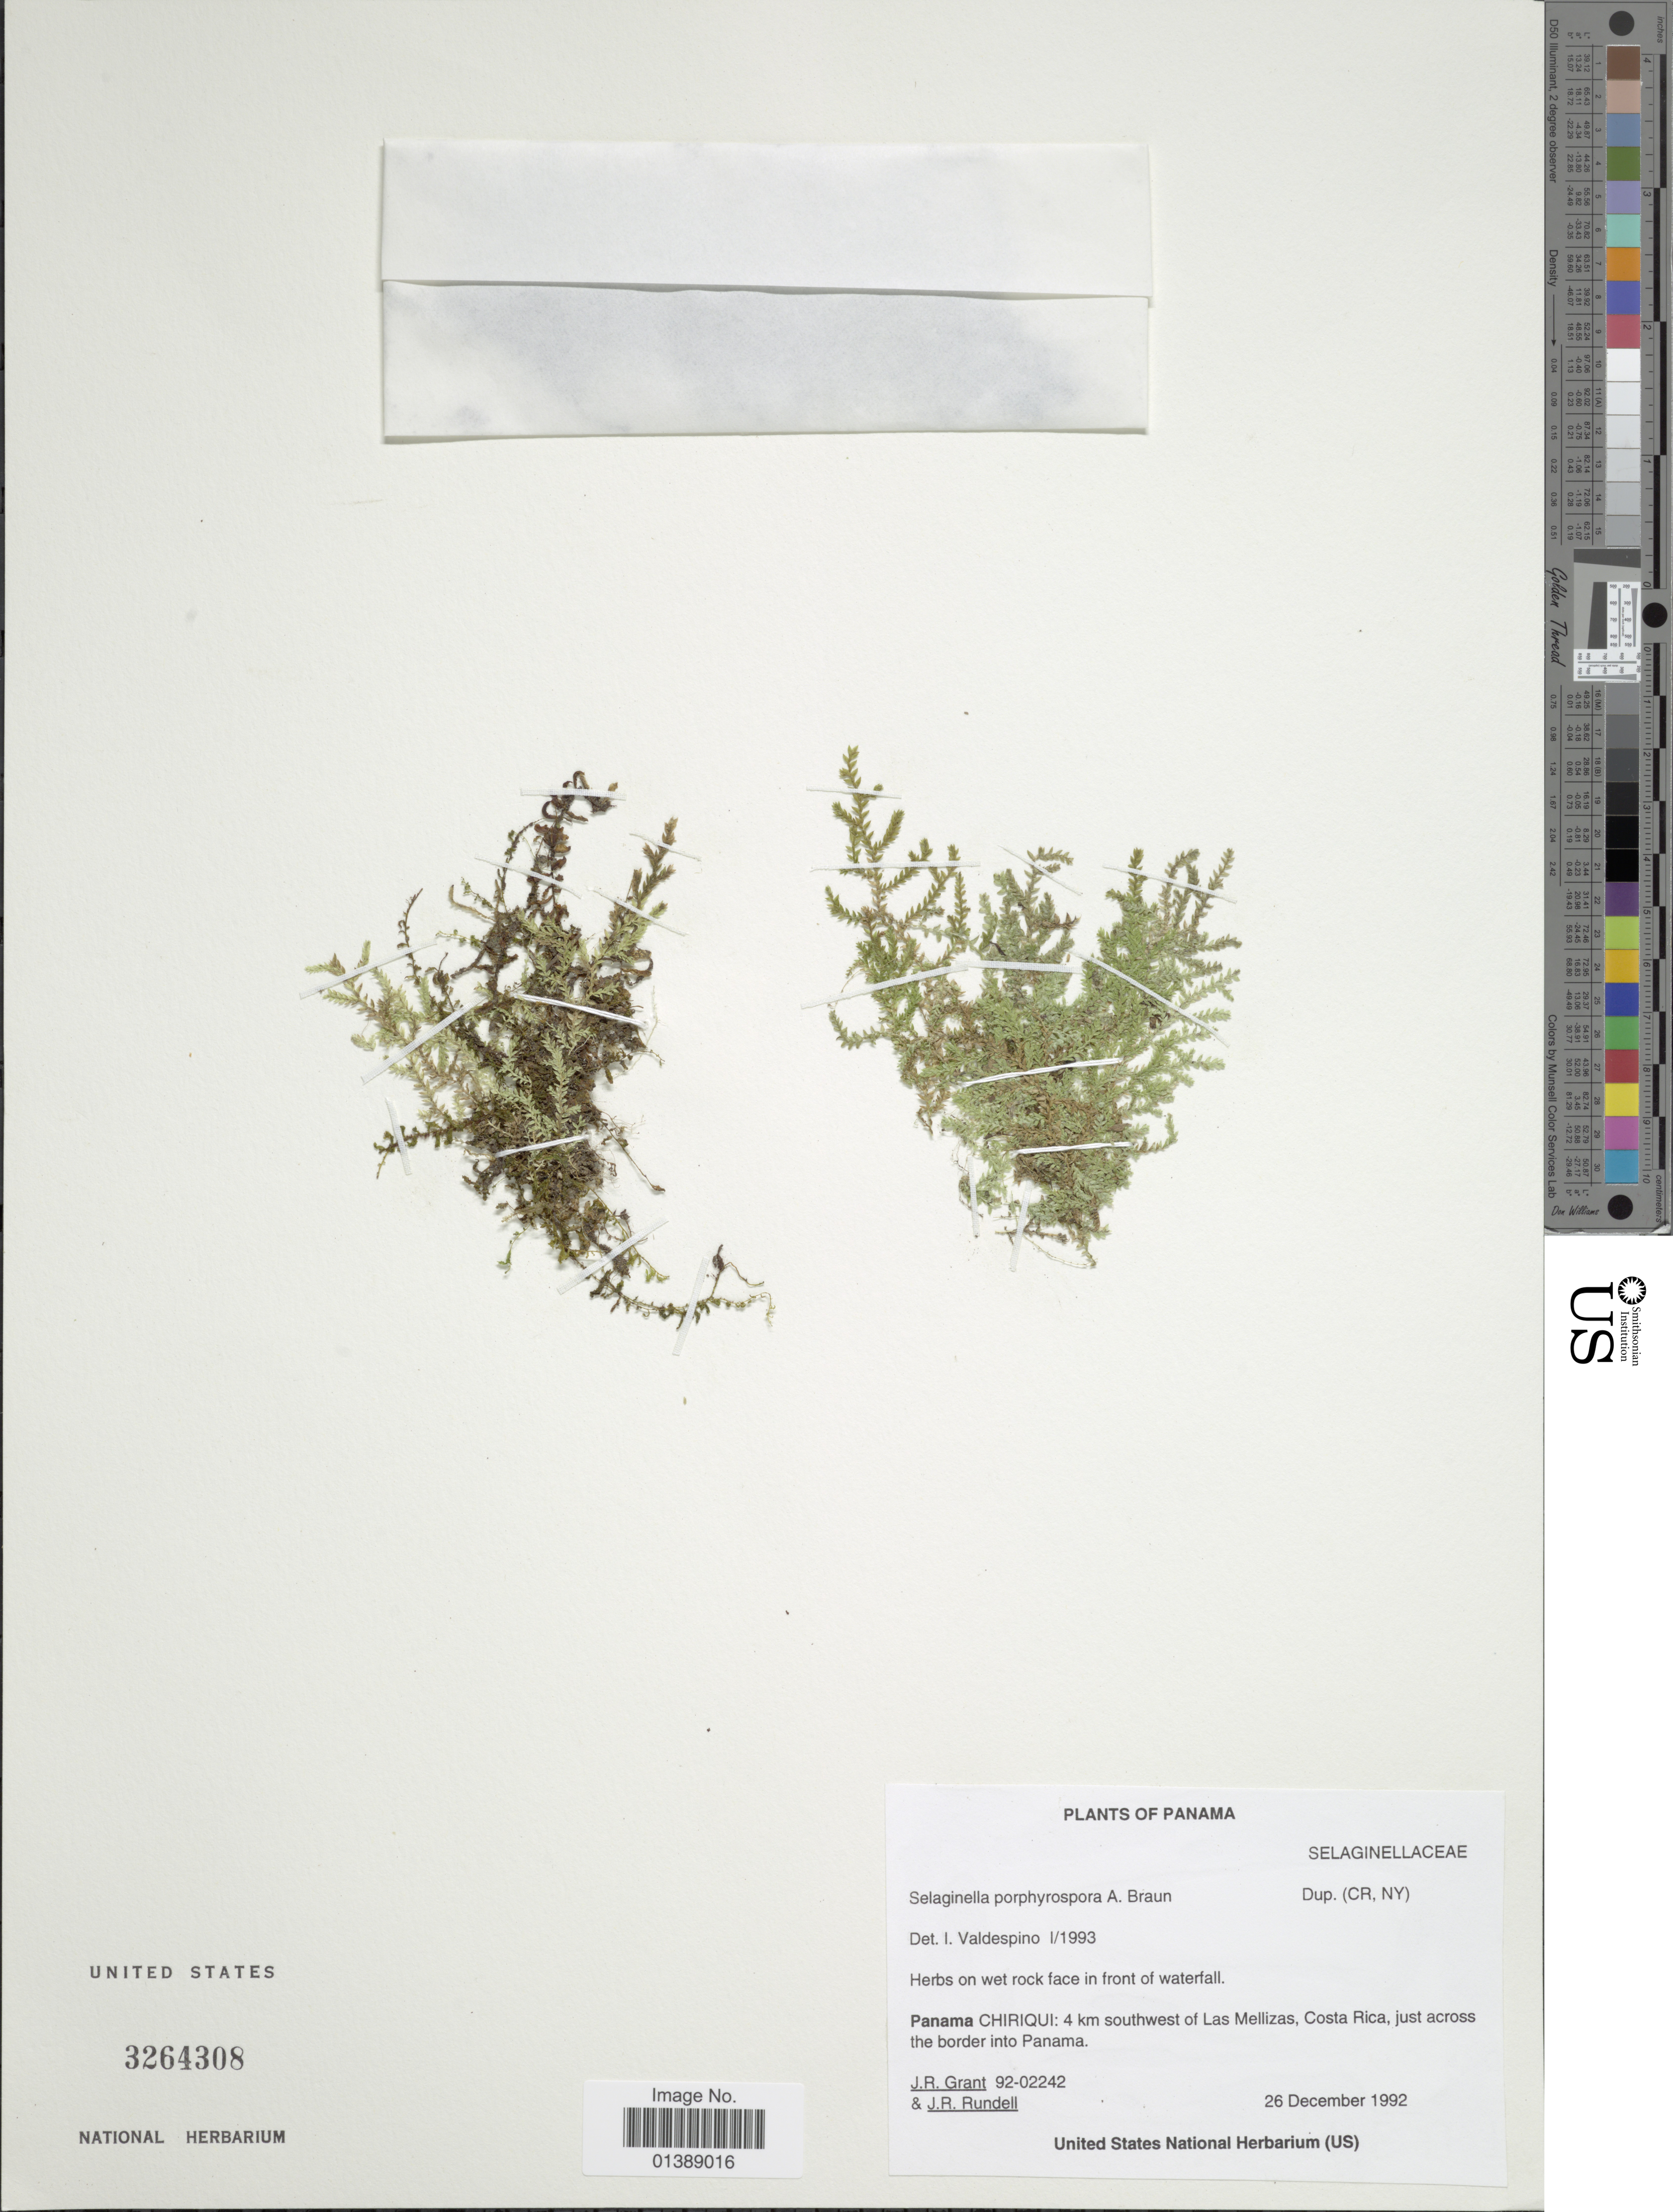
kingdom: Plantae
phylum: Tracheophyta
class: Lycopodiopsida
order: Selaginellales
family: Selaginellaceae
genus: Selaginella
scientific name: Selaginella porphyrospora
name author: A. Braun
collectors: J. Grant & J. R. Rundell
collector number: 92-02242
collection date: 1992-12-26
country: Panama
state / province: Chiriqui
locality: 4 km southwest of Las Mellizas, Costa Rica, just across the border into Panama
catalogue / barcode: US 3264308